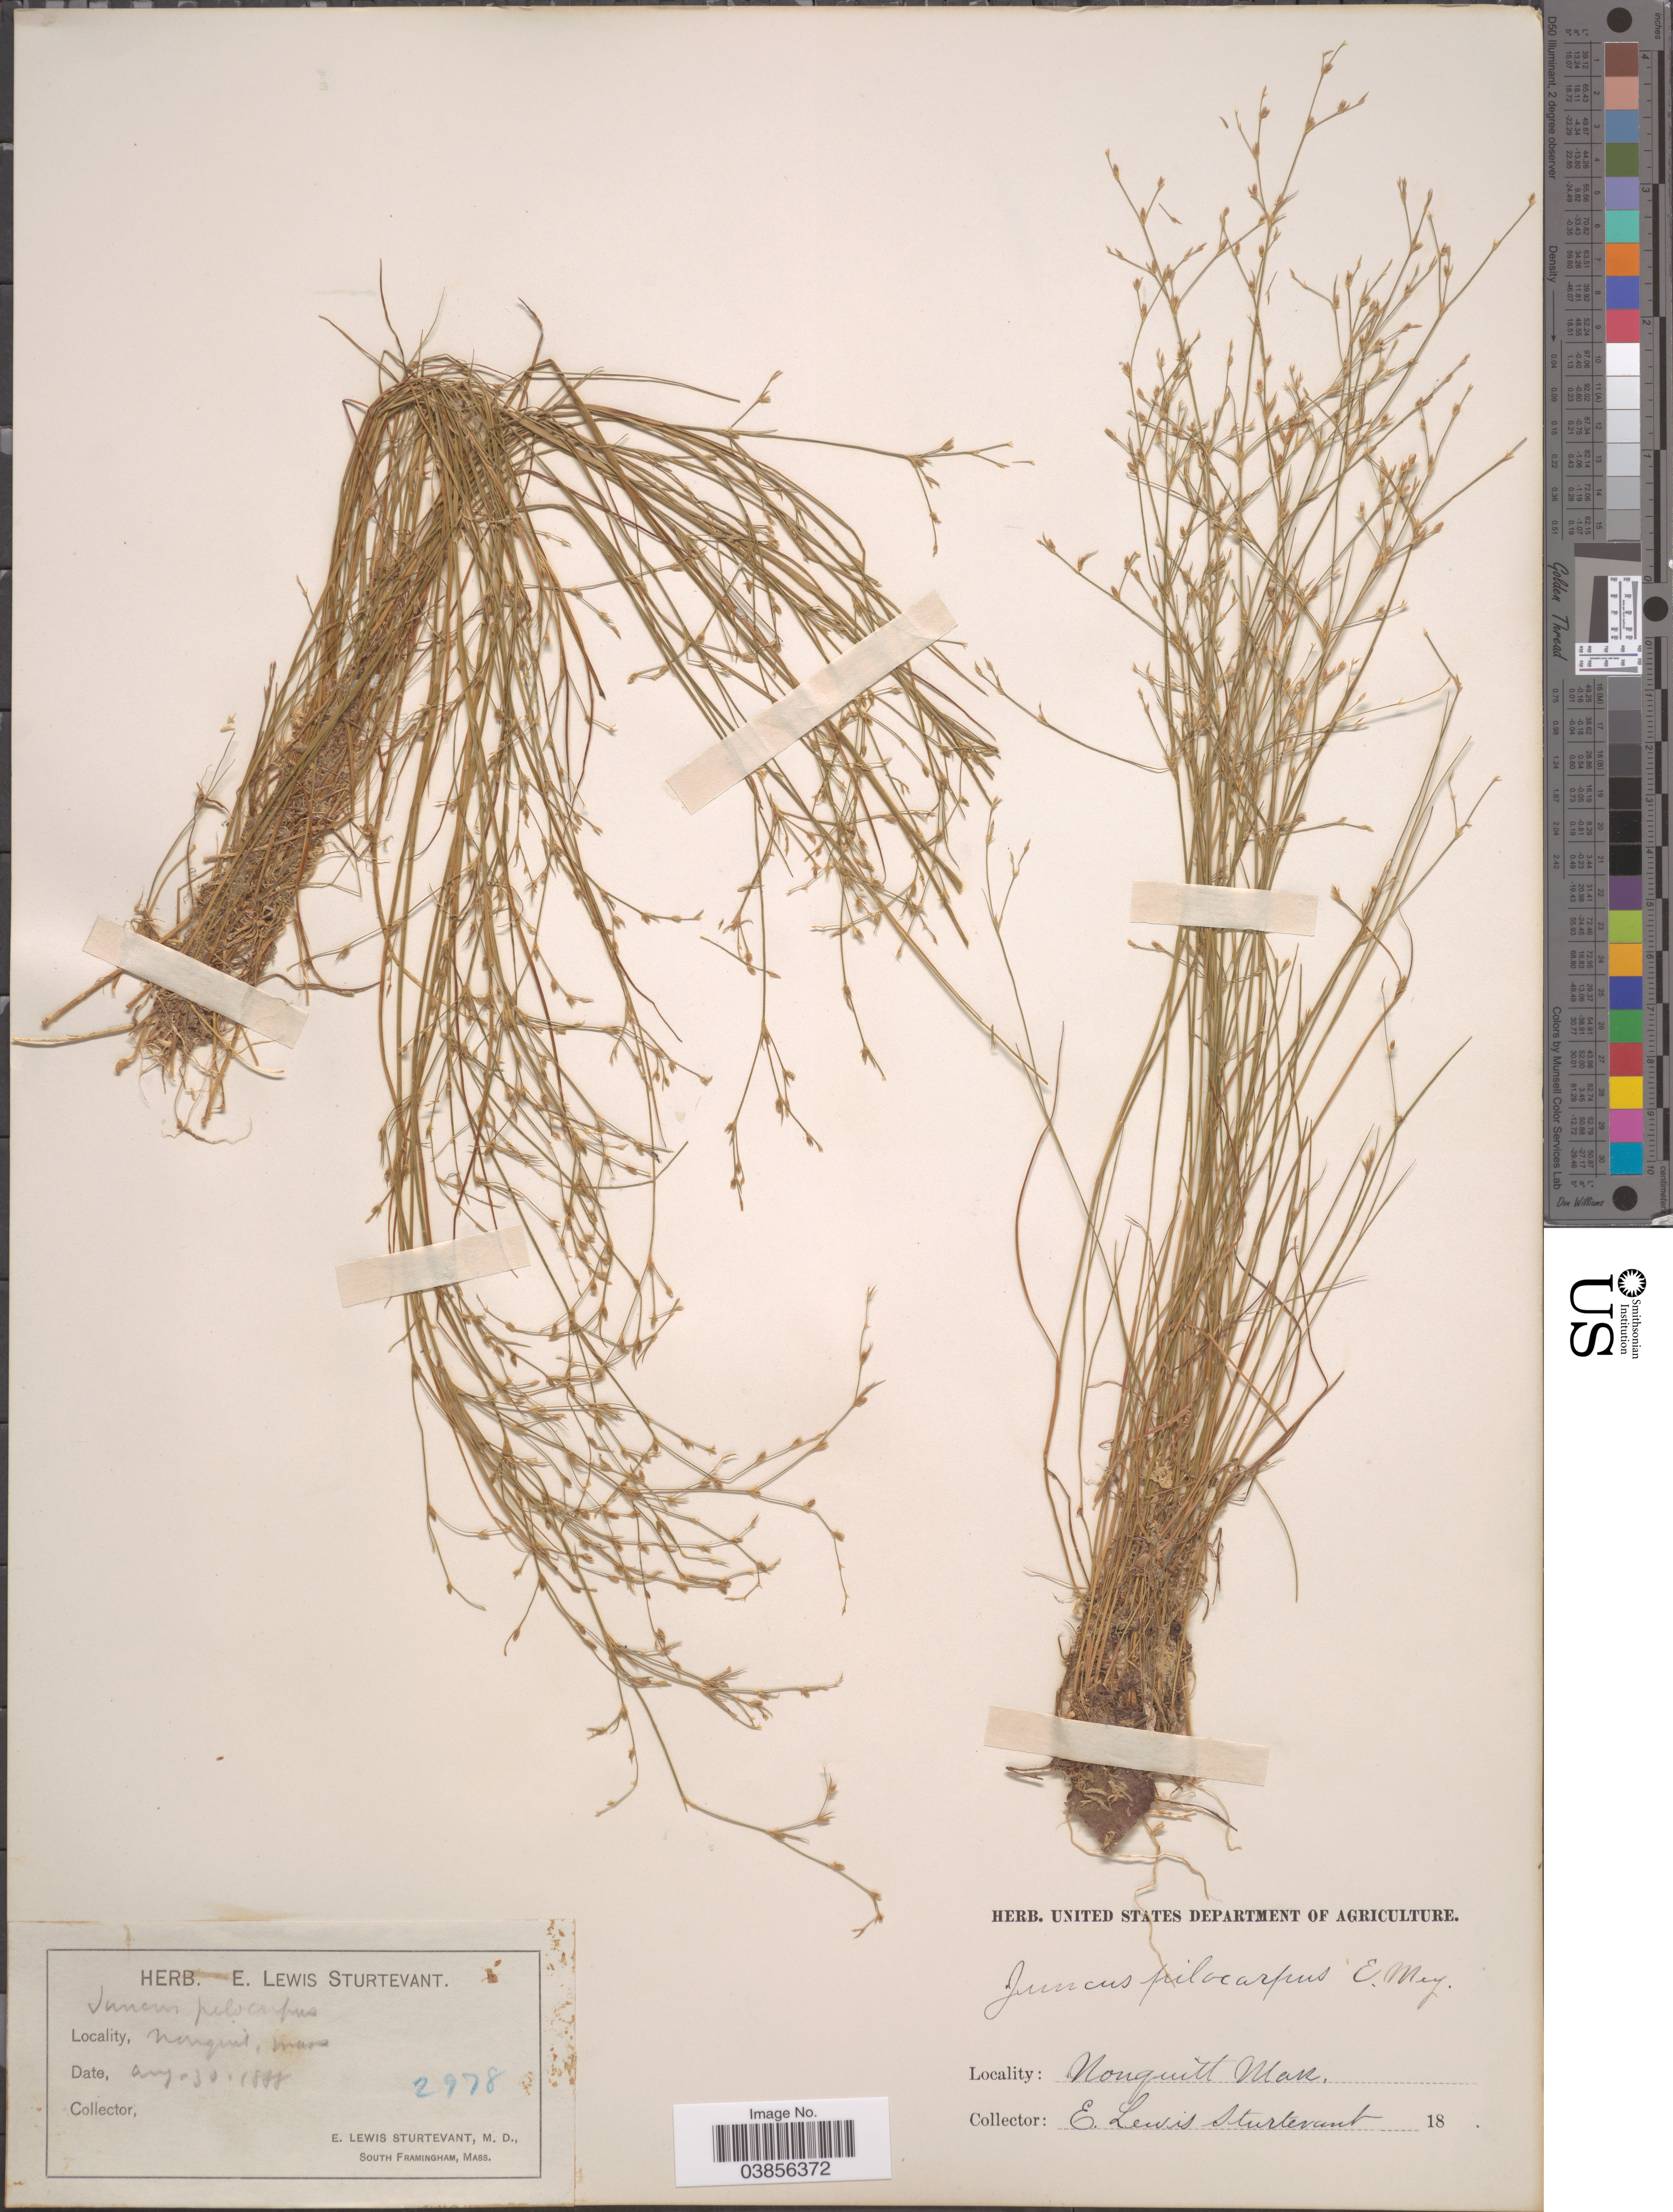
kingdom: Plantae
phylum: Tracheophyta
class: Liliopsida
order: Poales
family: Juncaceae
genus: Juncus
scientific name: Juncus pelocarpus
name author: E. Mey.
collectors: E. Sturtevant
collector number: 2978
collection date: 1888-08-30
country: United States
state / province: Massachusetts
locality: Nonquitt.